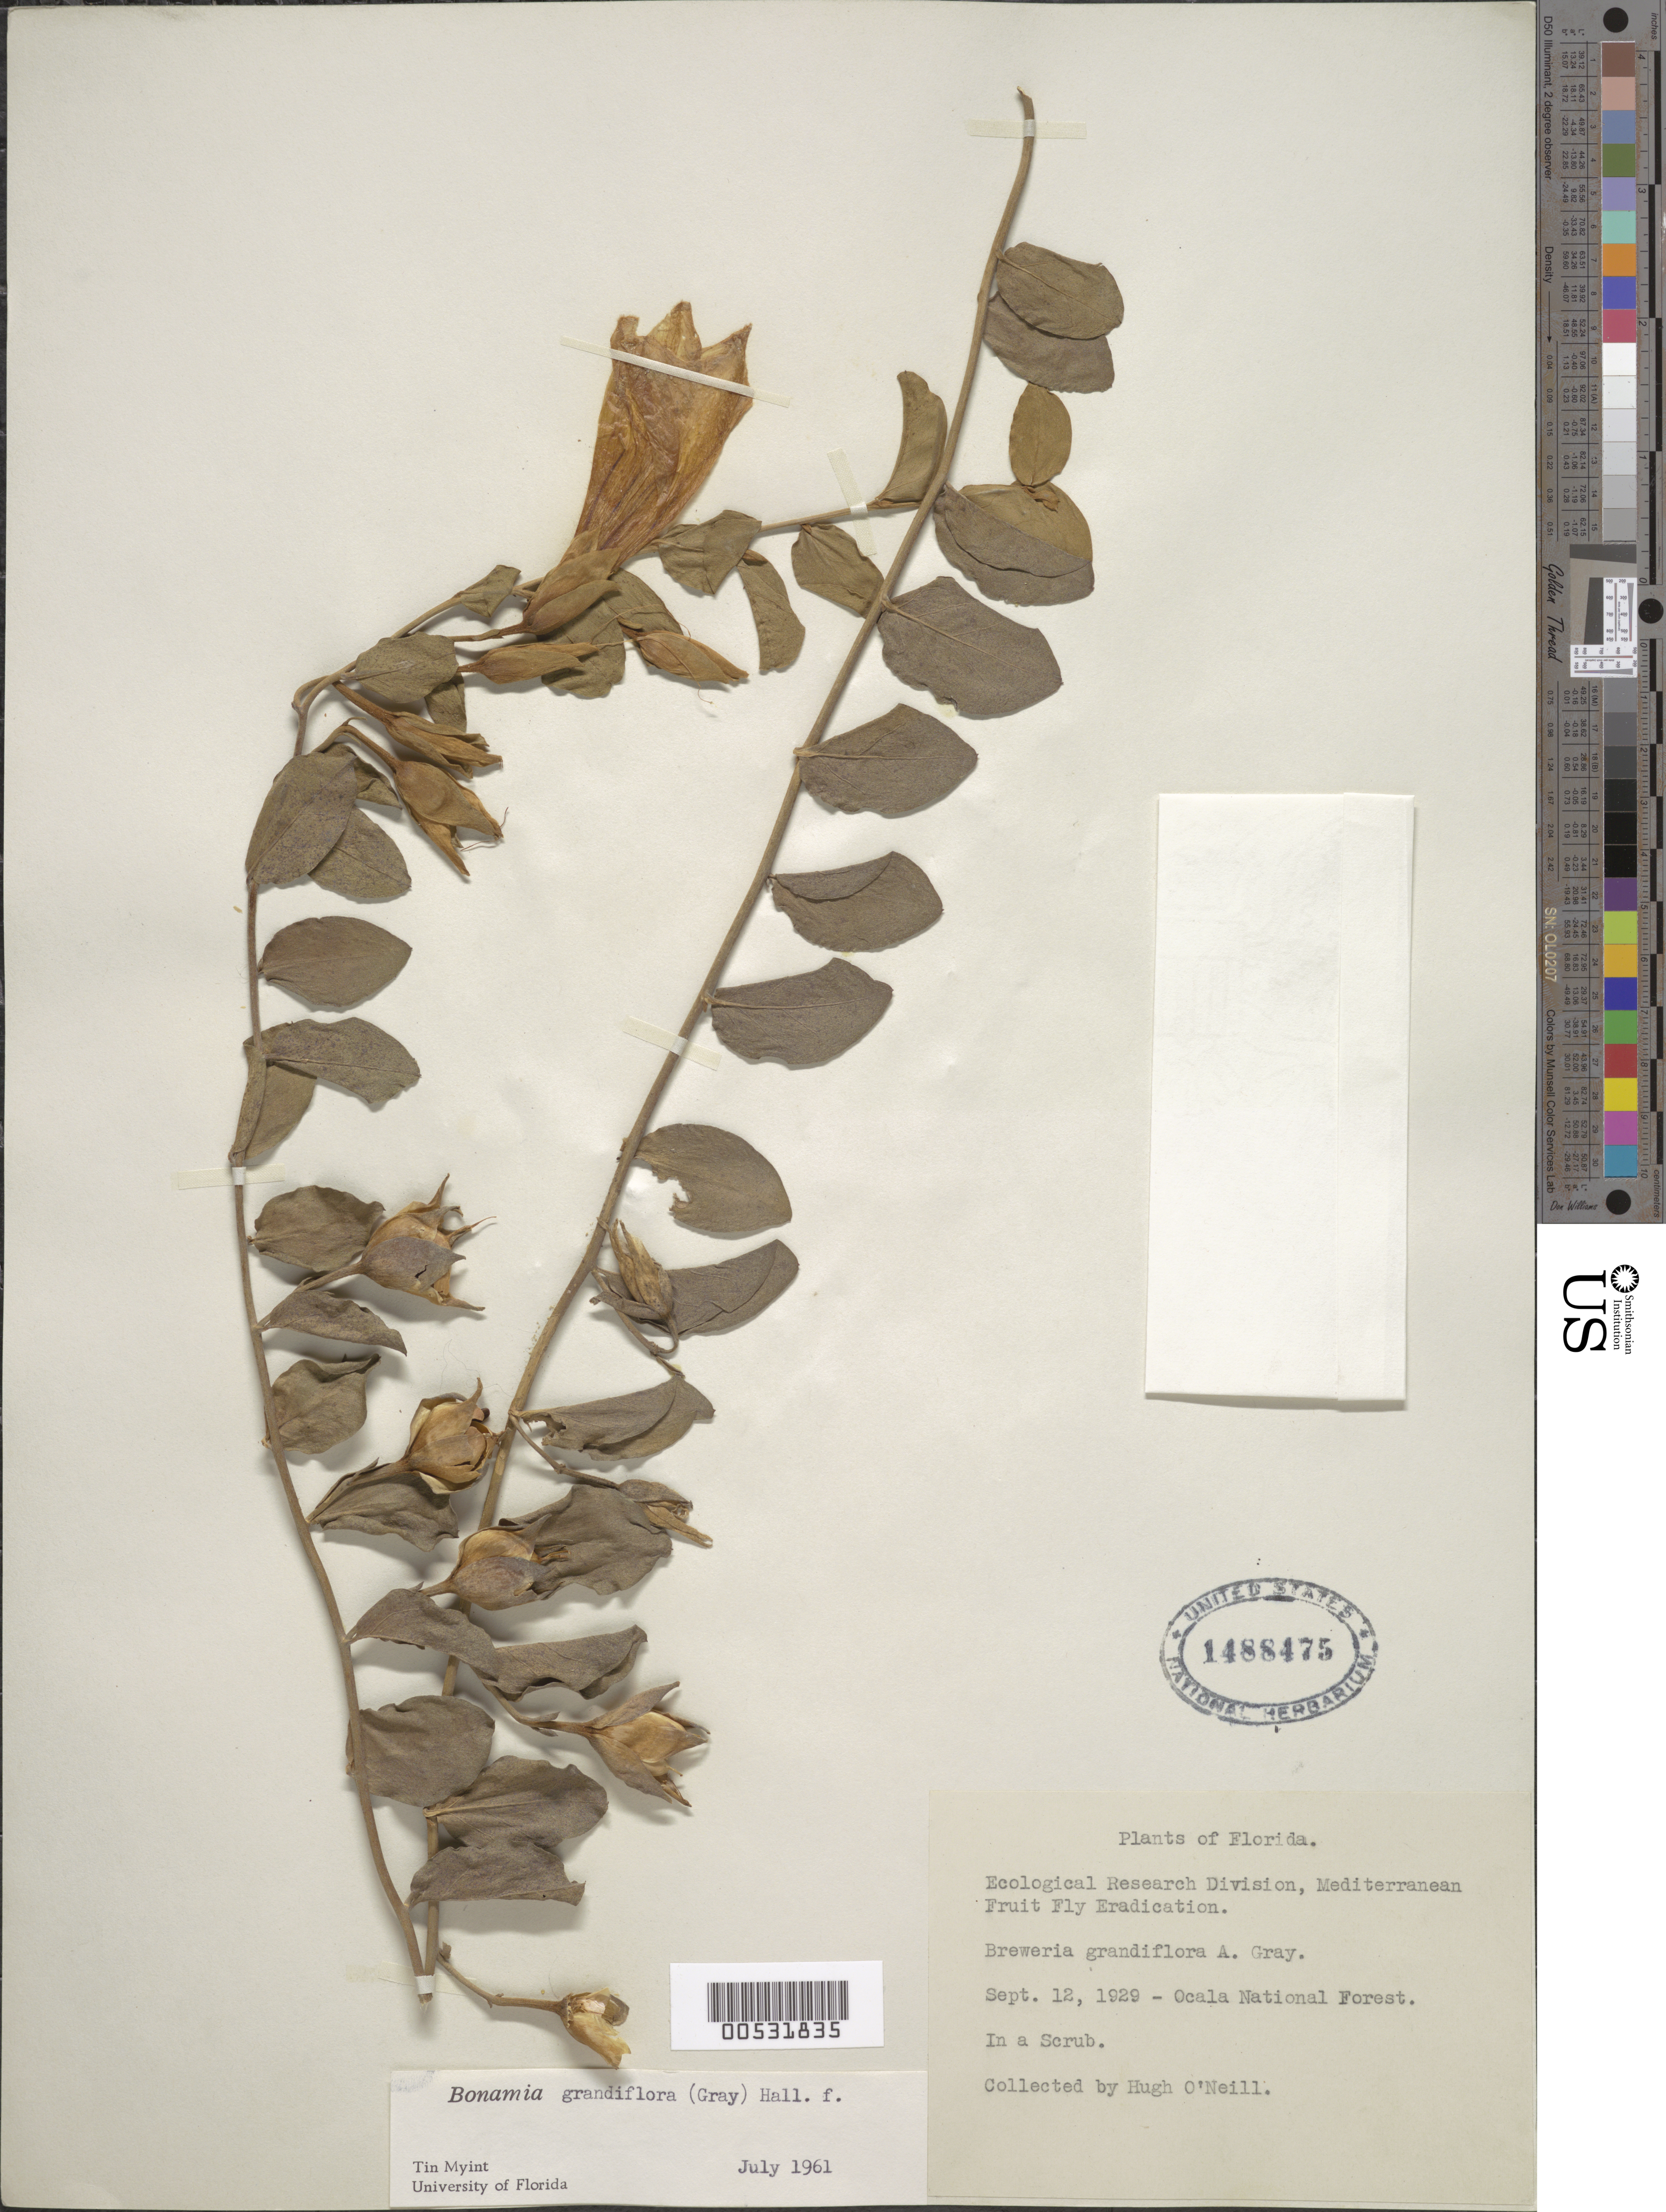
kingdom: Plantae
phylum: Tracheophyta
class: Magnoliopsida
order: Solanales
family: Convolvulaceae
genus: Bonamia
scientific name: Bonamia grandiflora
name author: (A. Gray) Hallier f.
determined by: Myint, Tin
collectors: H. O'Neill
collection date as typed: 12 Sep 1929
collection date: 1929-09-12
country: United States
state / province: Florida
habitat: In a scrub.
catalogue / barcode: US 1488475